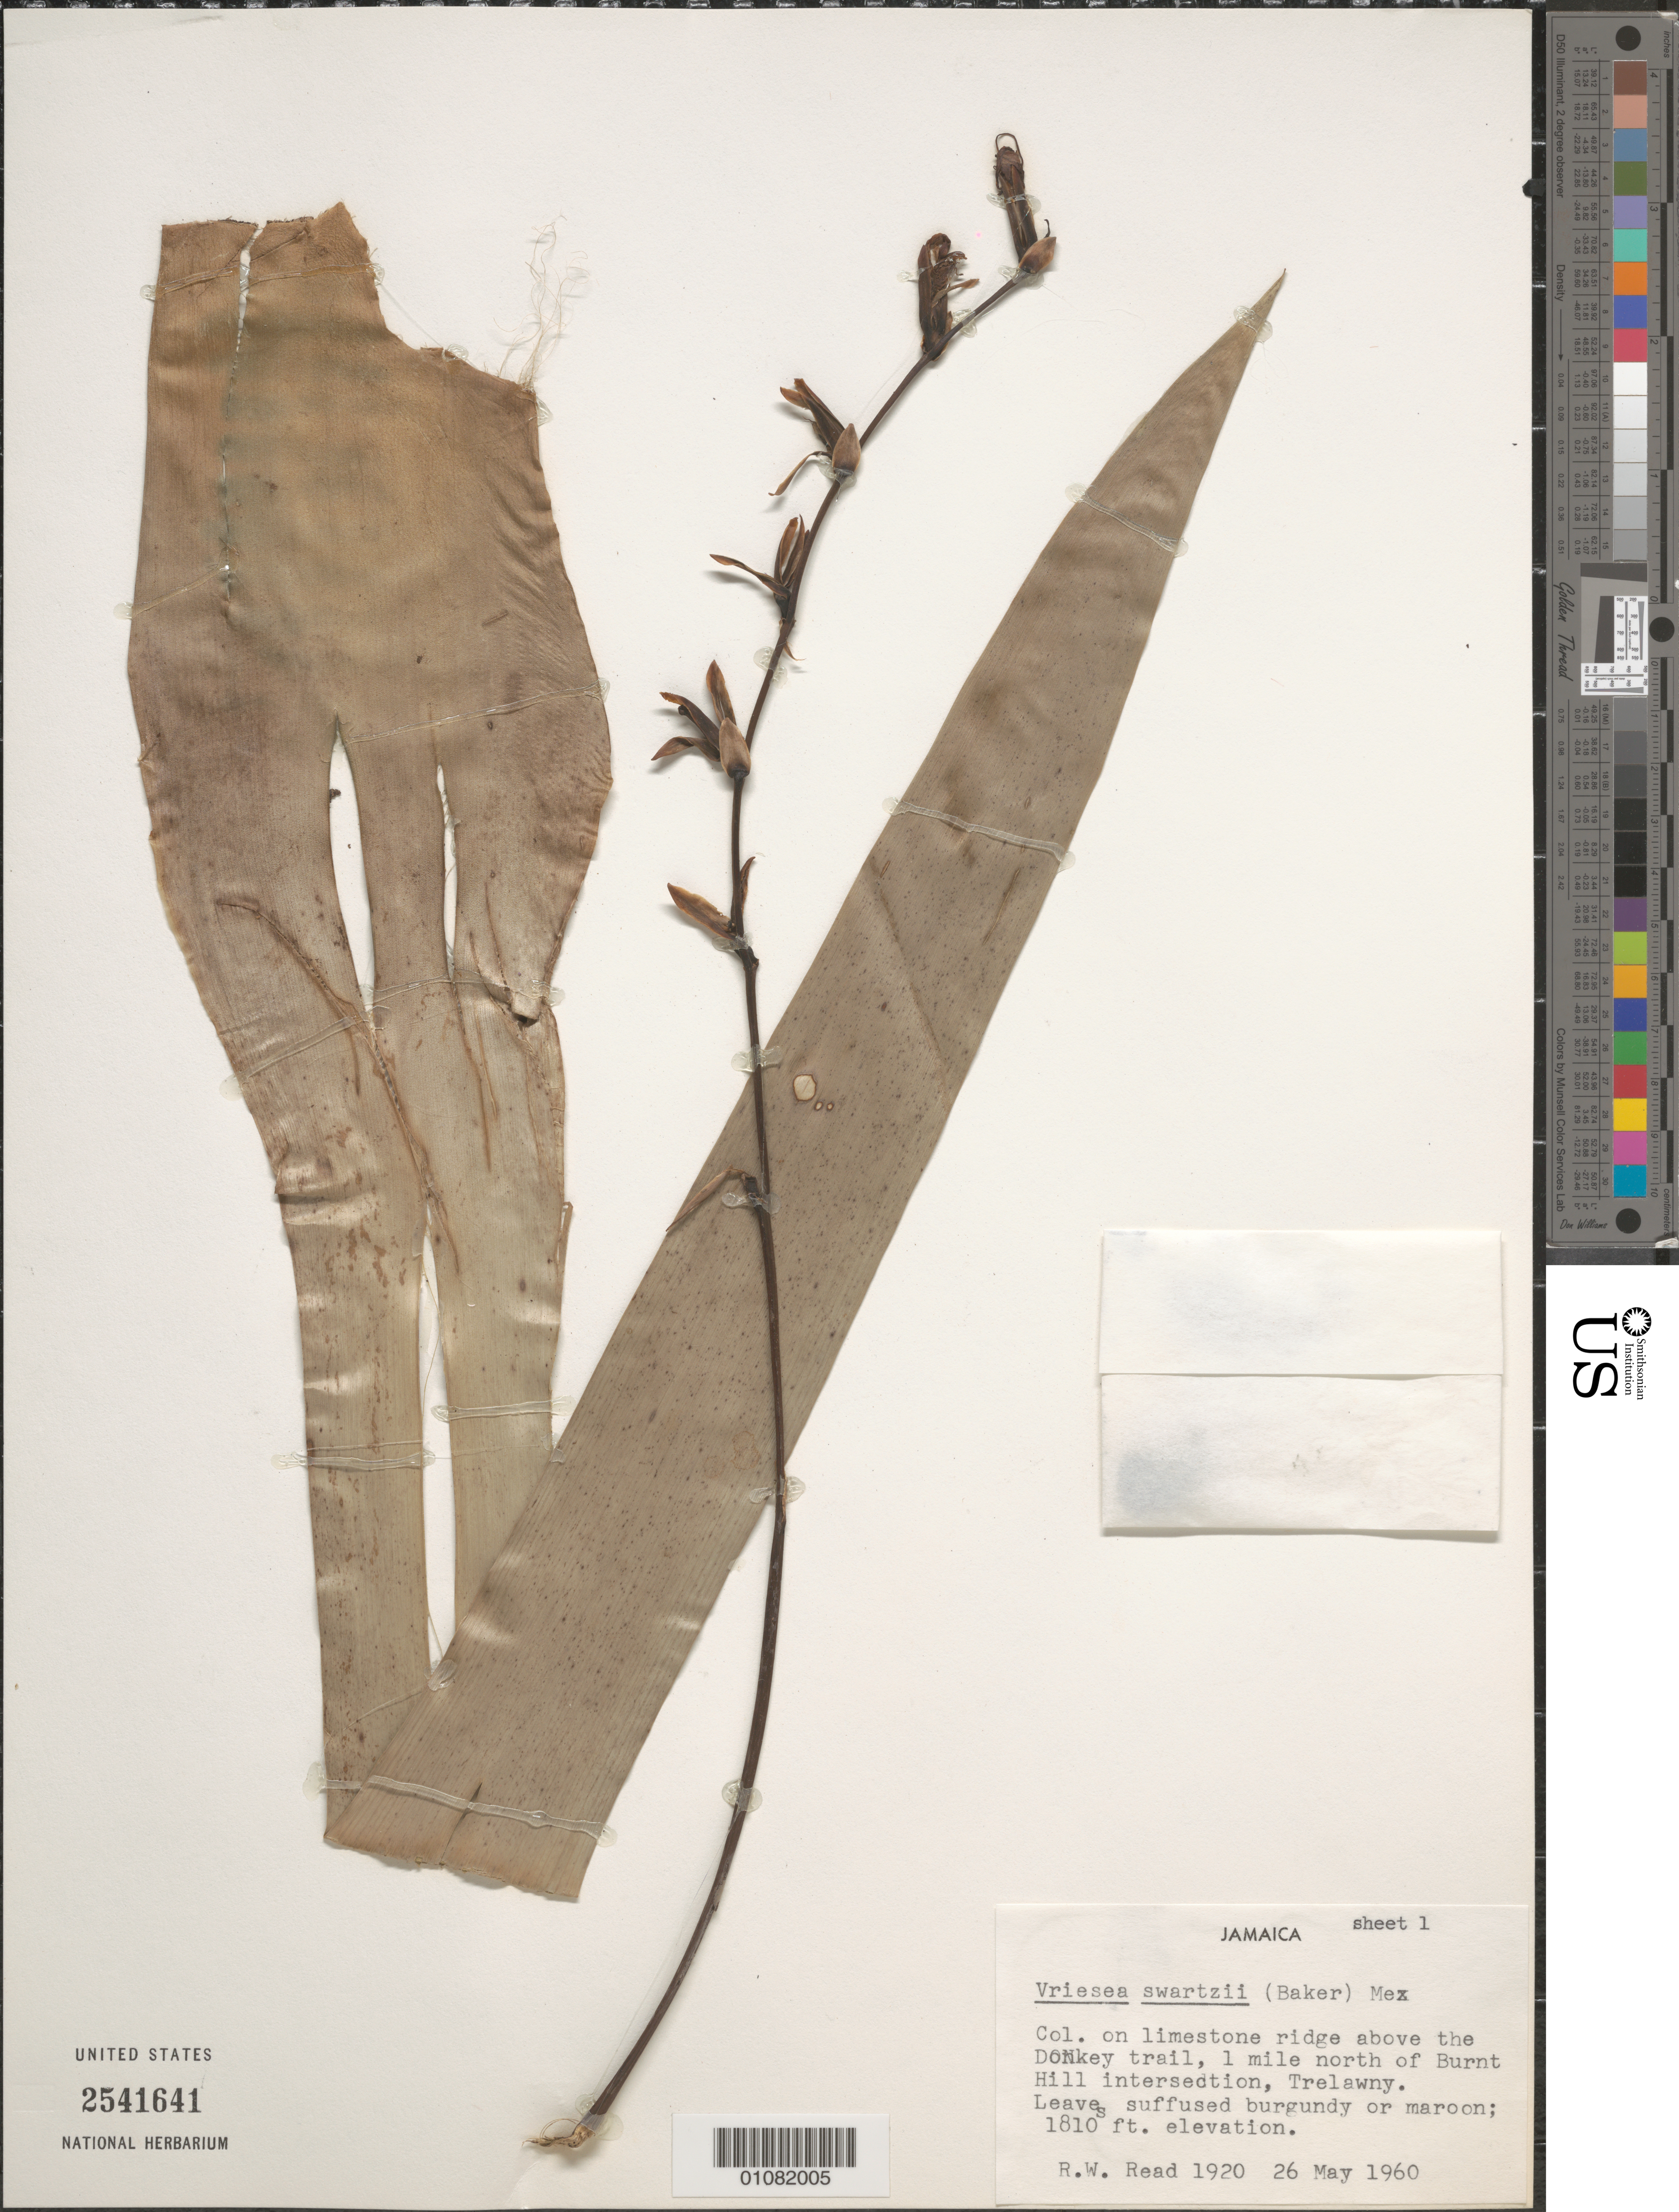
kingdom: Plantae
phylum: Tracheophyta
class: Liliopsida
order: Poales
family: Bromeliaceae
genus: Vriesea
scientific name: Vriesea swartzii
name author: (Baker) Mez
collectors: R. W. Read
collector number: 1920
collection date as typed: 26 May 1960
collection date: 1960-05-26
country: Jamaica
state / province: Trelawny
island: Jamaica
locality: on limestone ridge above the Donkey trail, 1 mile N of Burnt Hill intersection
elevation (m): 552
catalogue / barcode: US 2541641